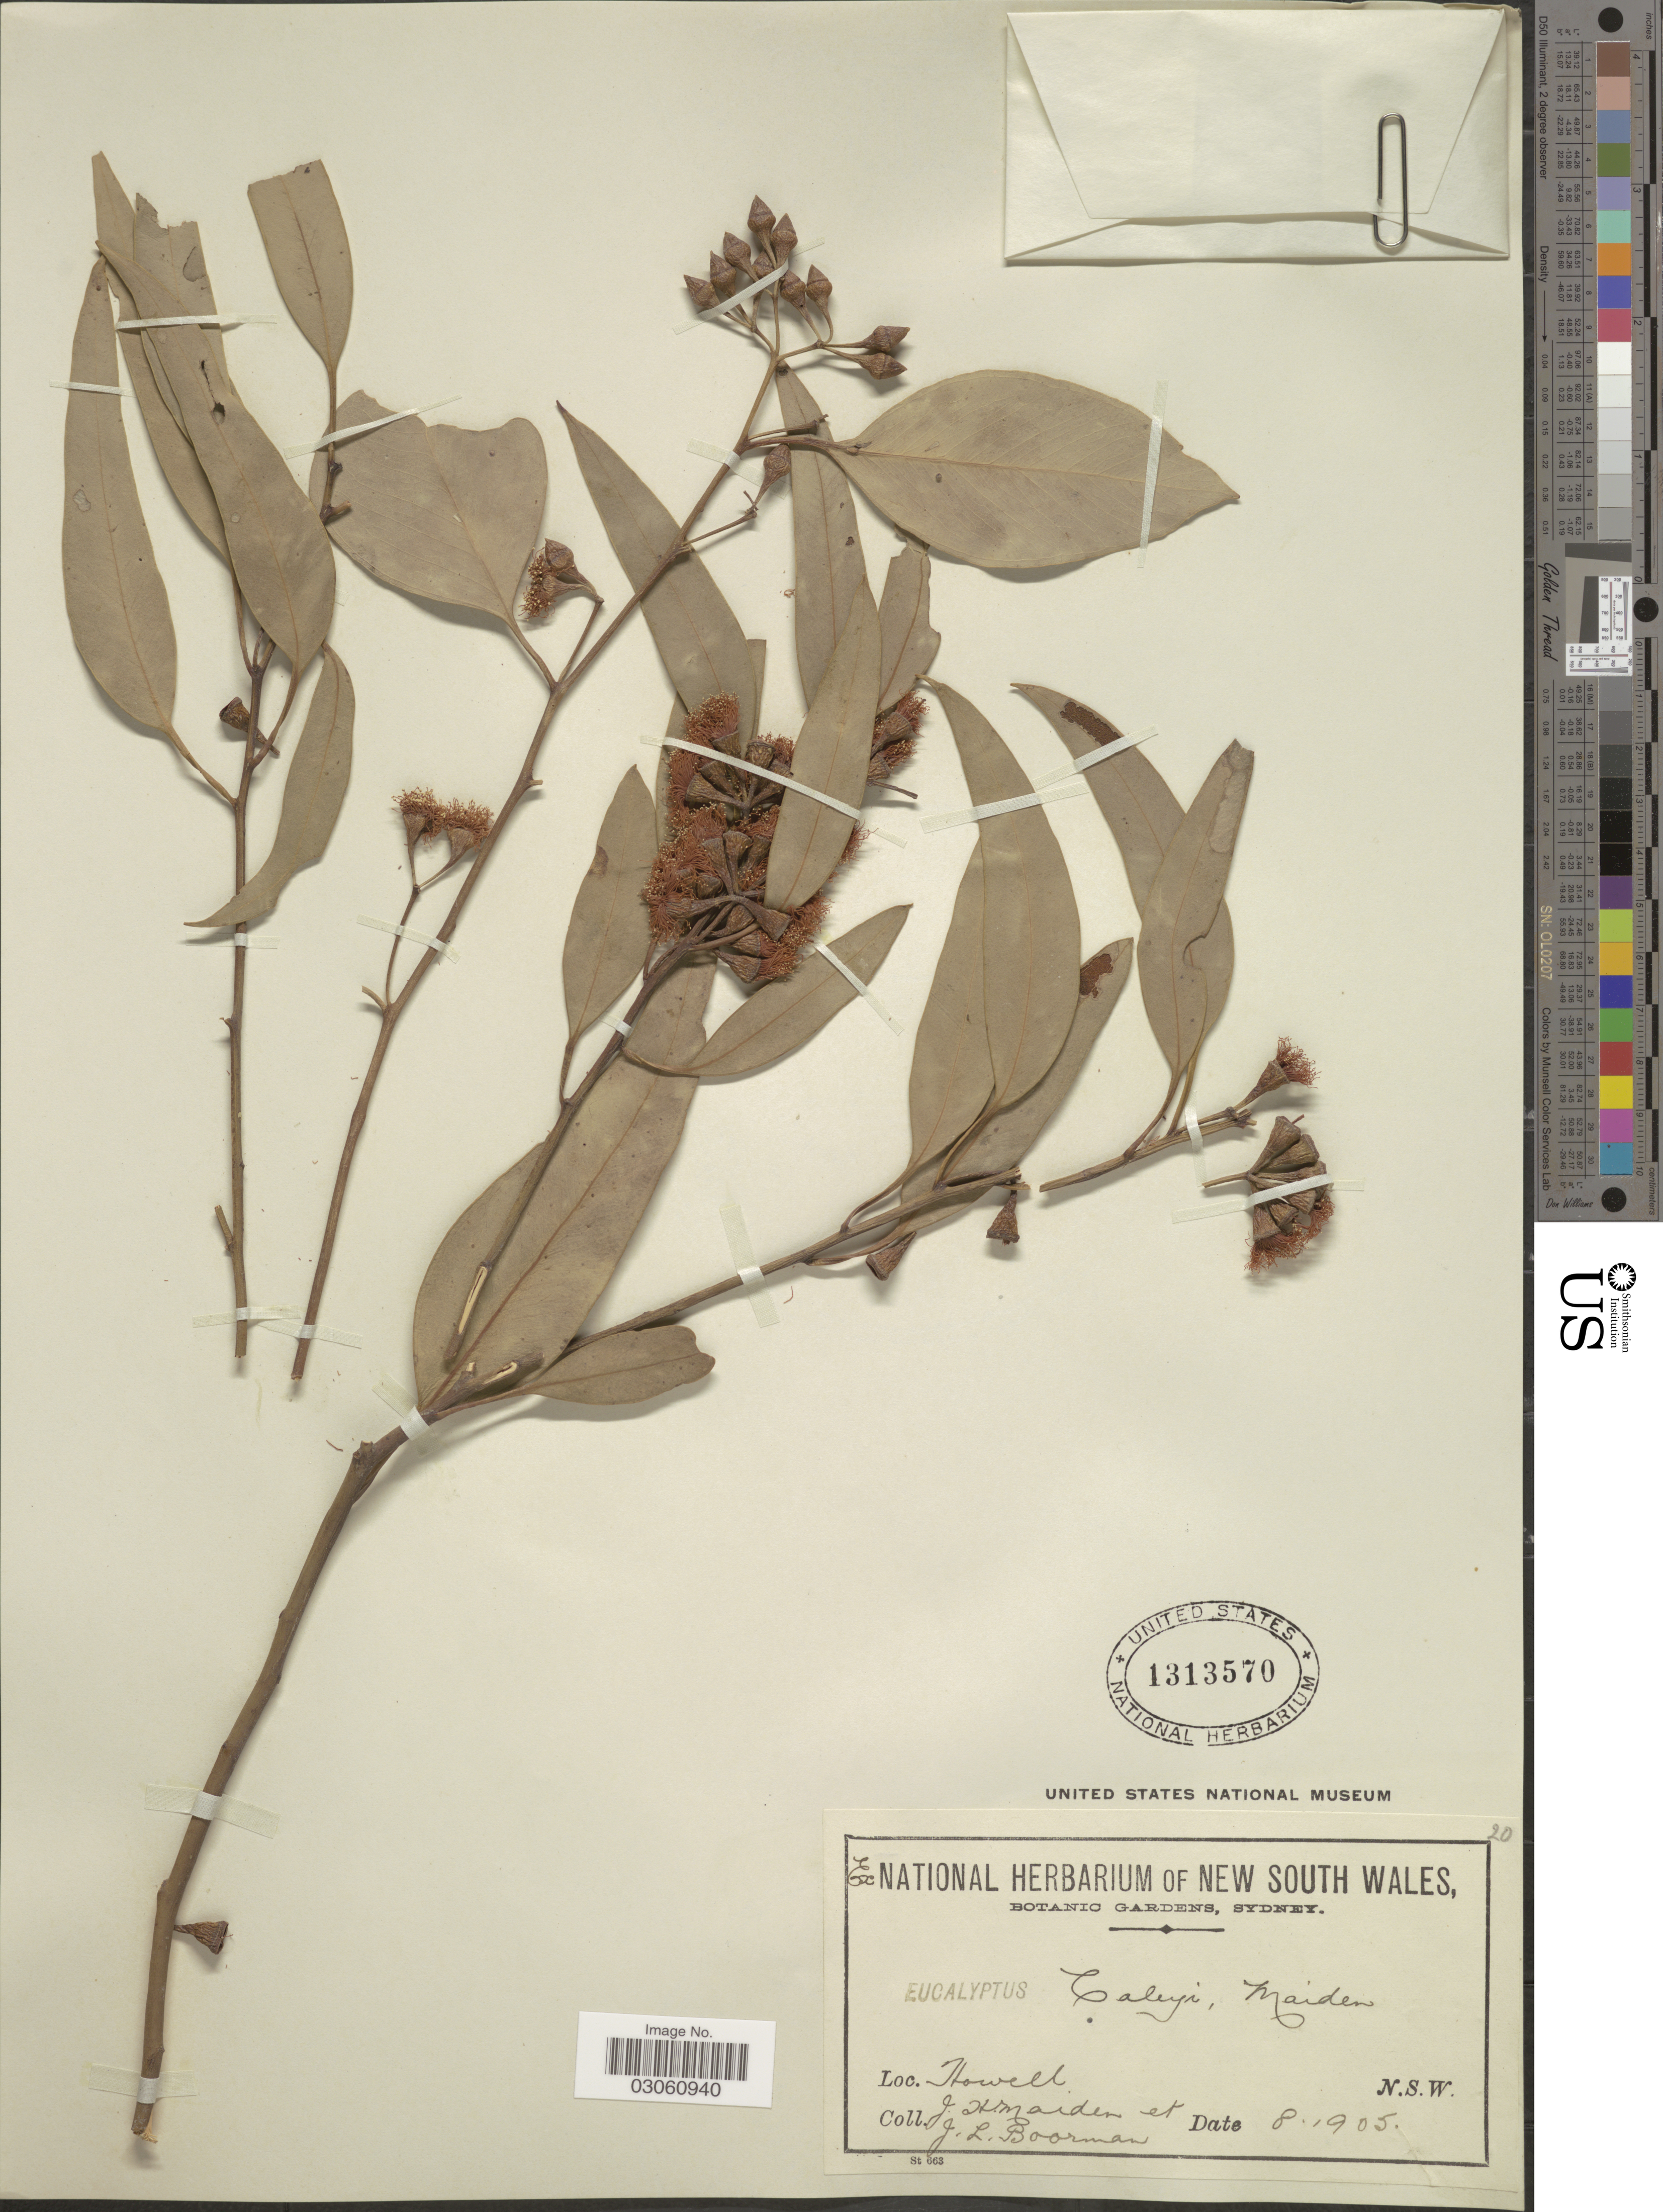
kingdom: Plantae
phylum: Tracheophyta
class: Magnoliopsida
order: Myrtales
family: Myrtaceae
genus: Eucalyptus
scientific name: Eucalyptus caleyi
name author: Maiden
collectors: J. Maiden & J. Boorman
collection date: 1905-08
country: Australia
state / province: New South Wales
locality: Howell.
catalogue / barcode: US 1313570